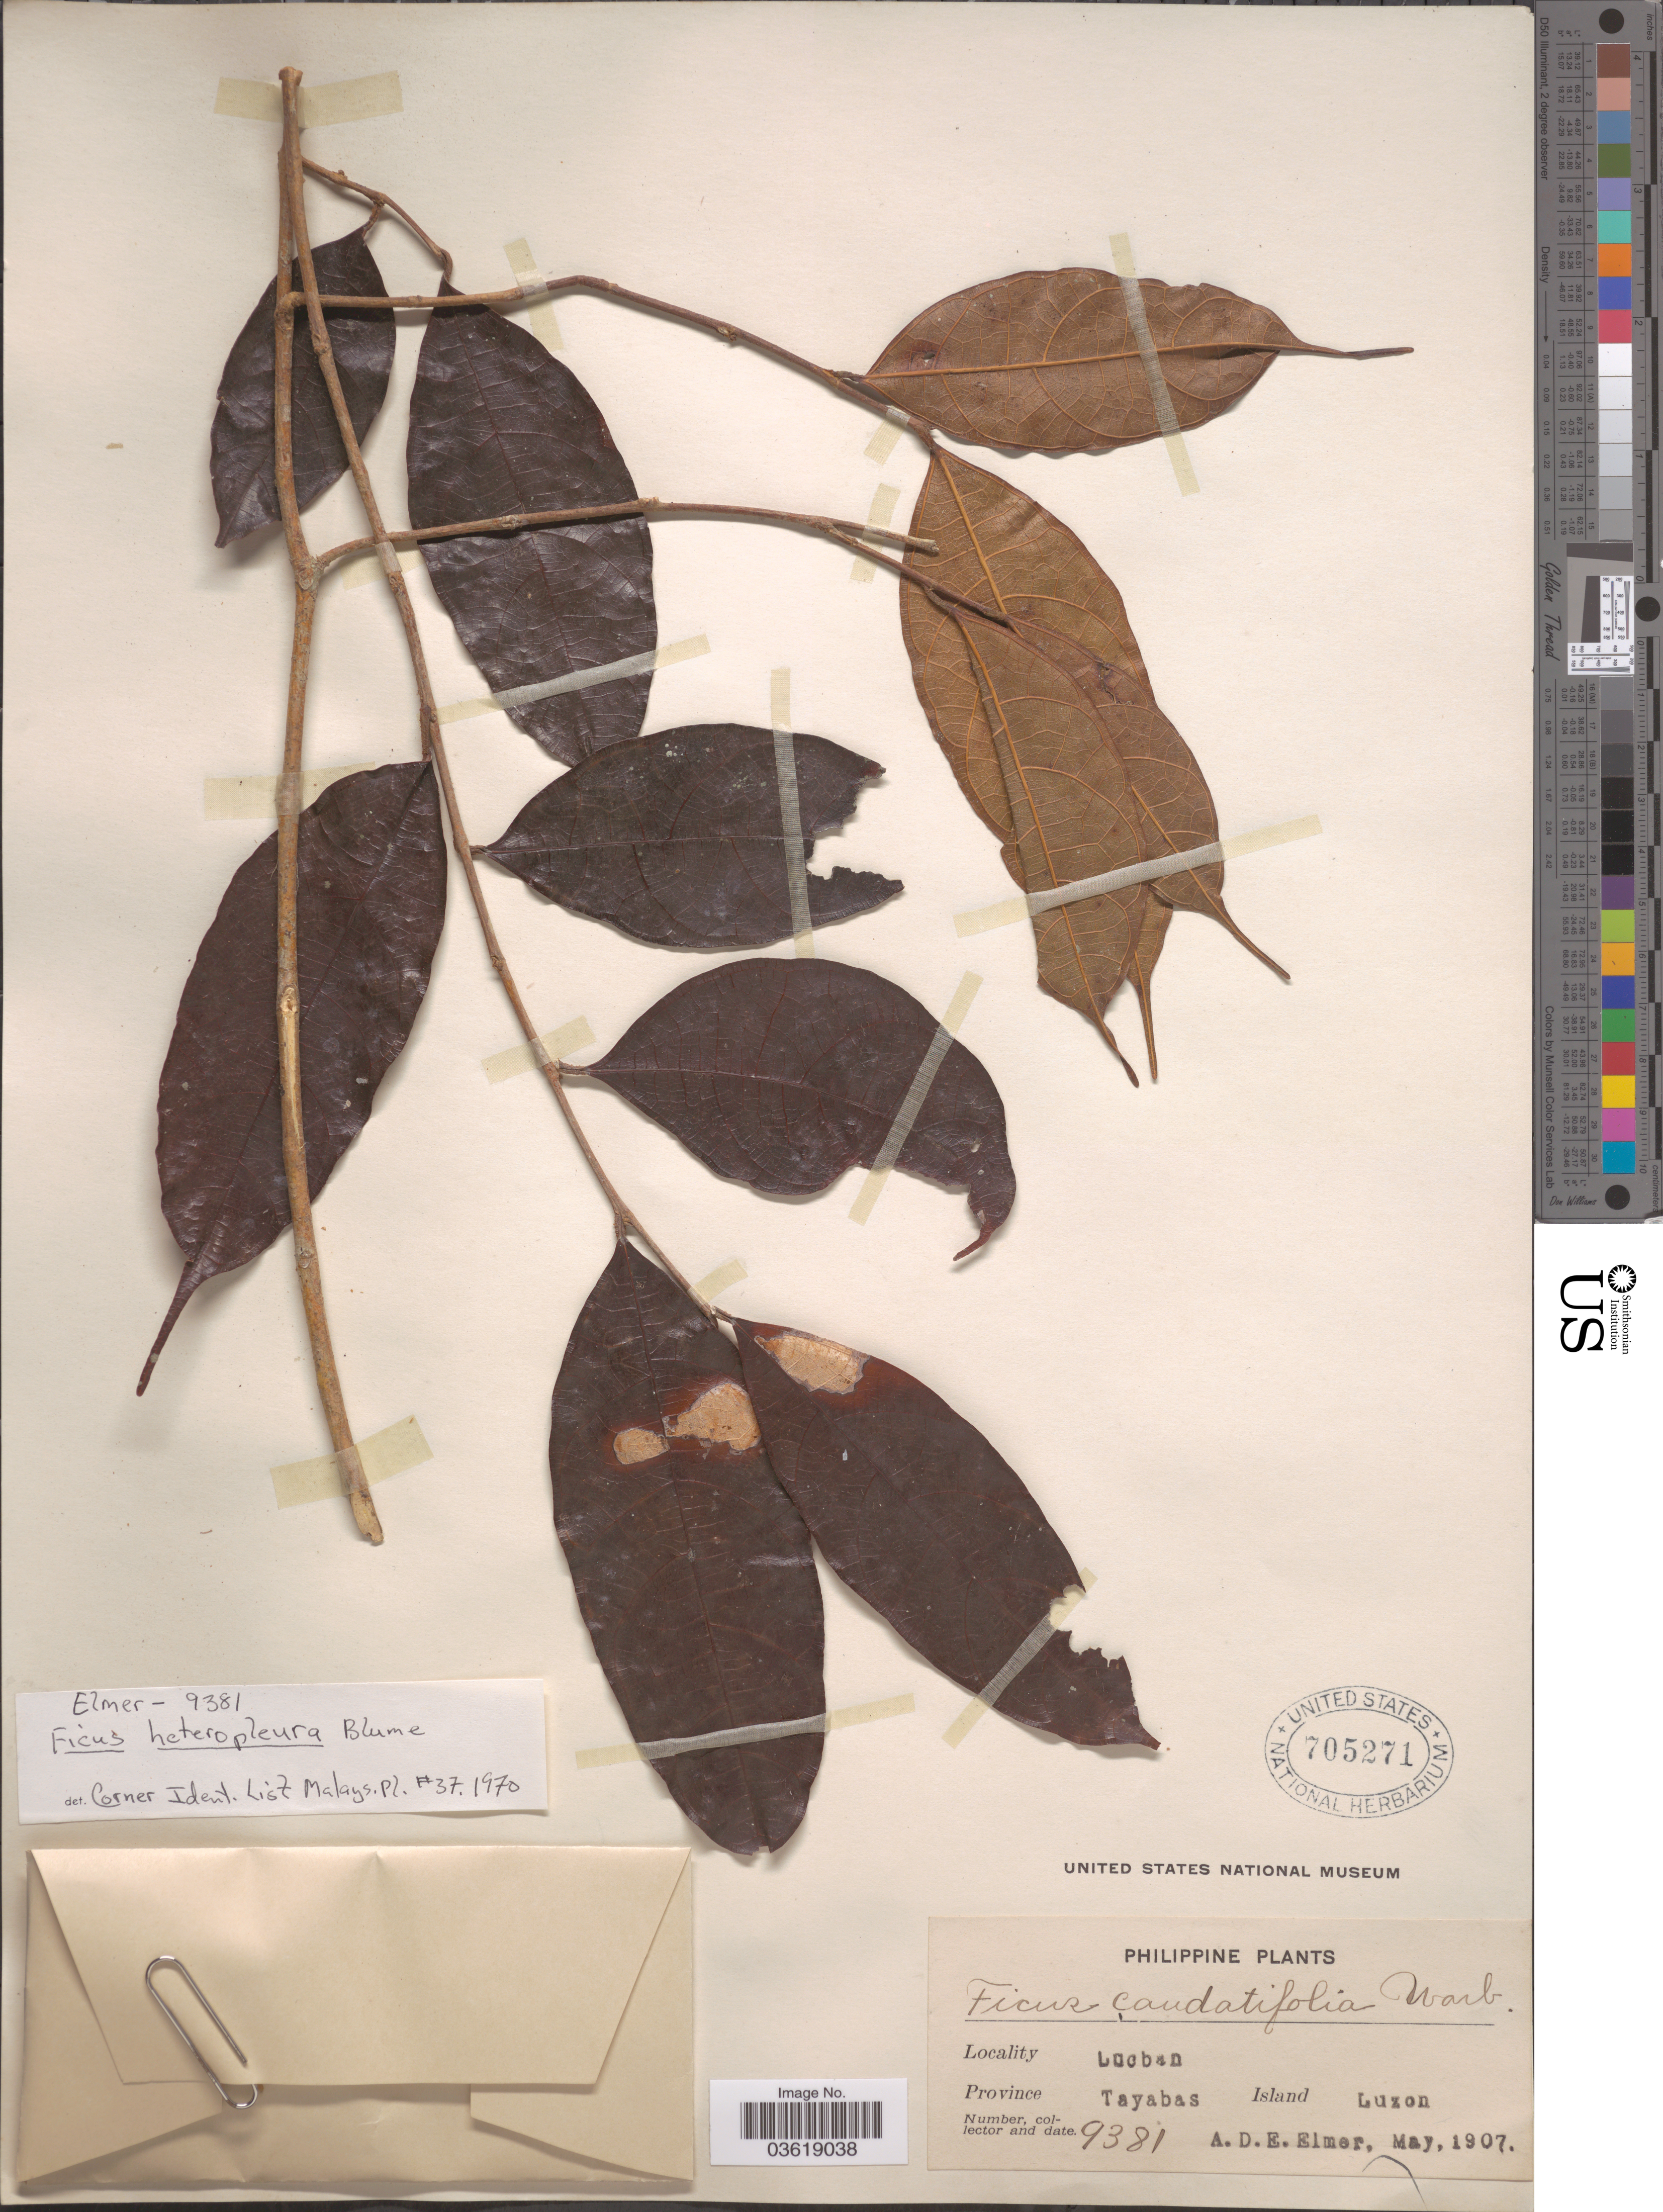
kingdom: Plantae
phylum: Tracheophyta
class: Magnoliopsida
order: Rosales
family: Moraceae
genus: Ficus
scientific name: Ficus heteropleura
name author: Blume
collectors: A. D. E. Elmer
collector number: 9381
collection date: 1907-05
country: Philippines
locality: Philippine. Lucban. Province Tayabas. Island Luzon.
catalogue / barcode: US 705271